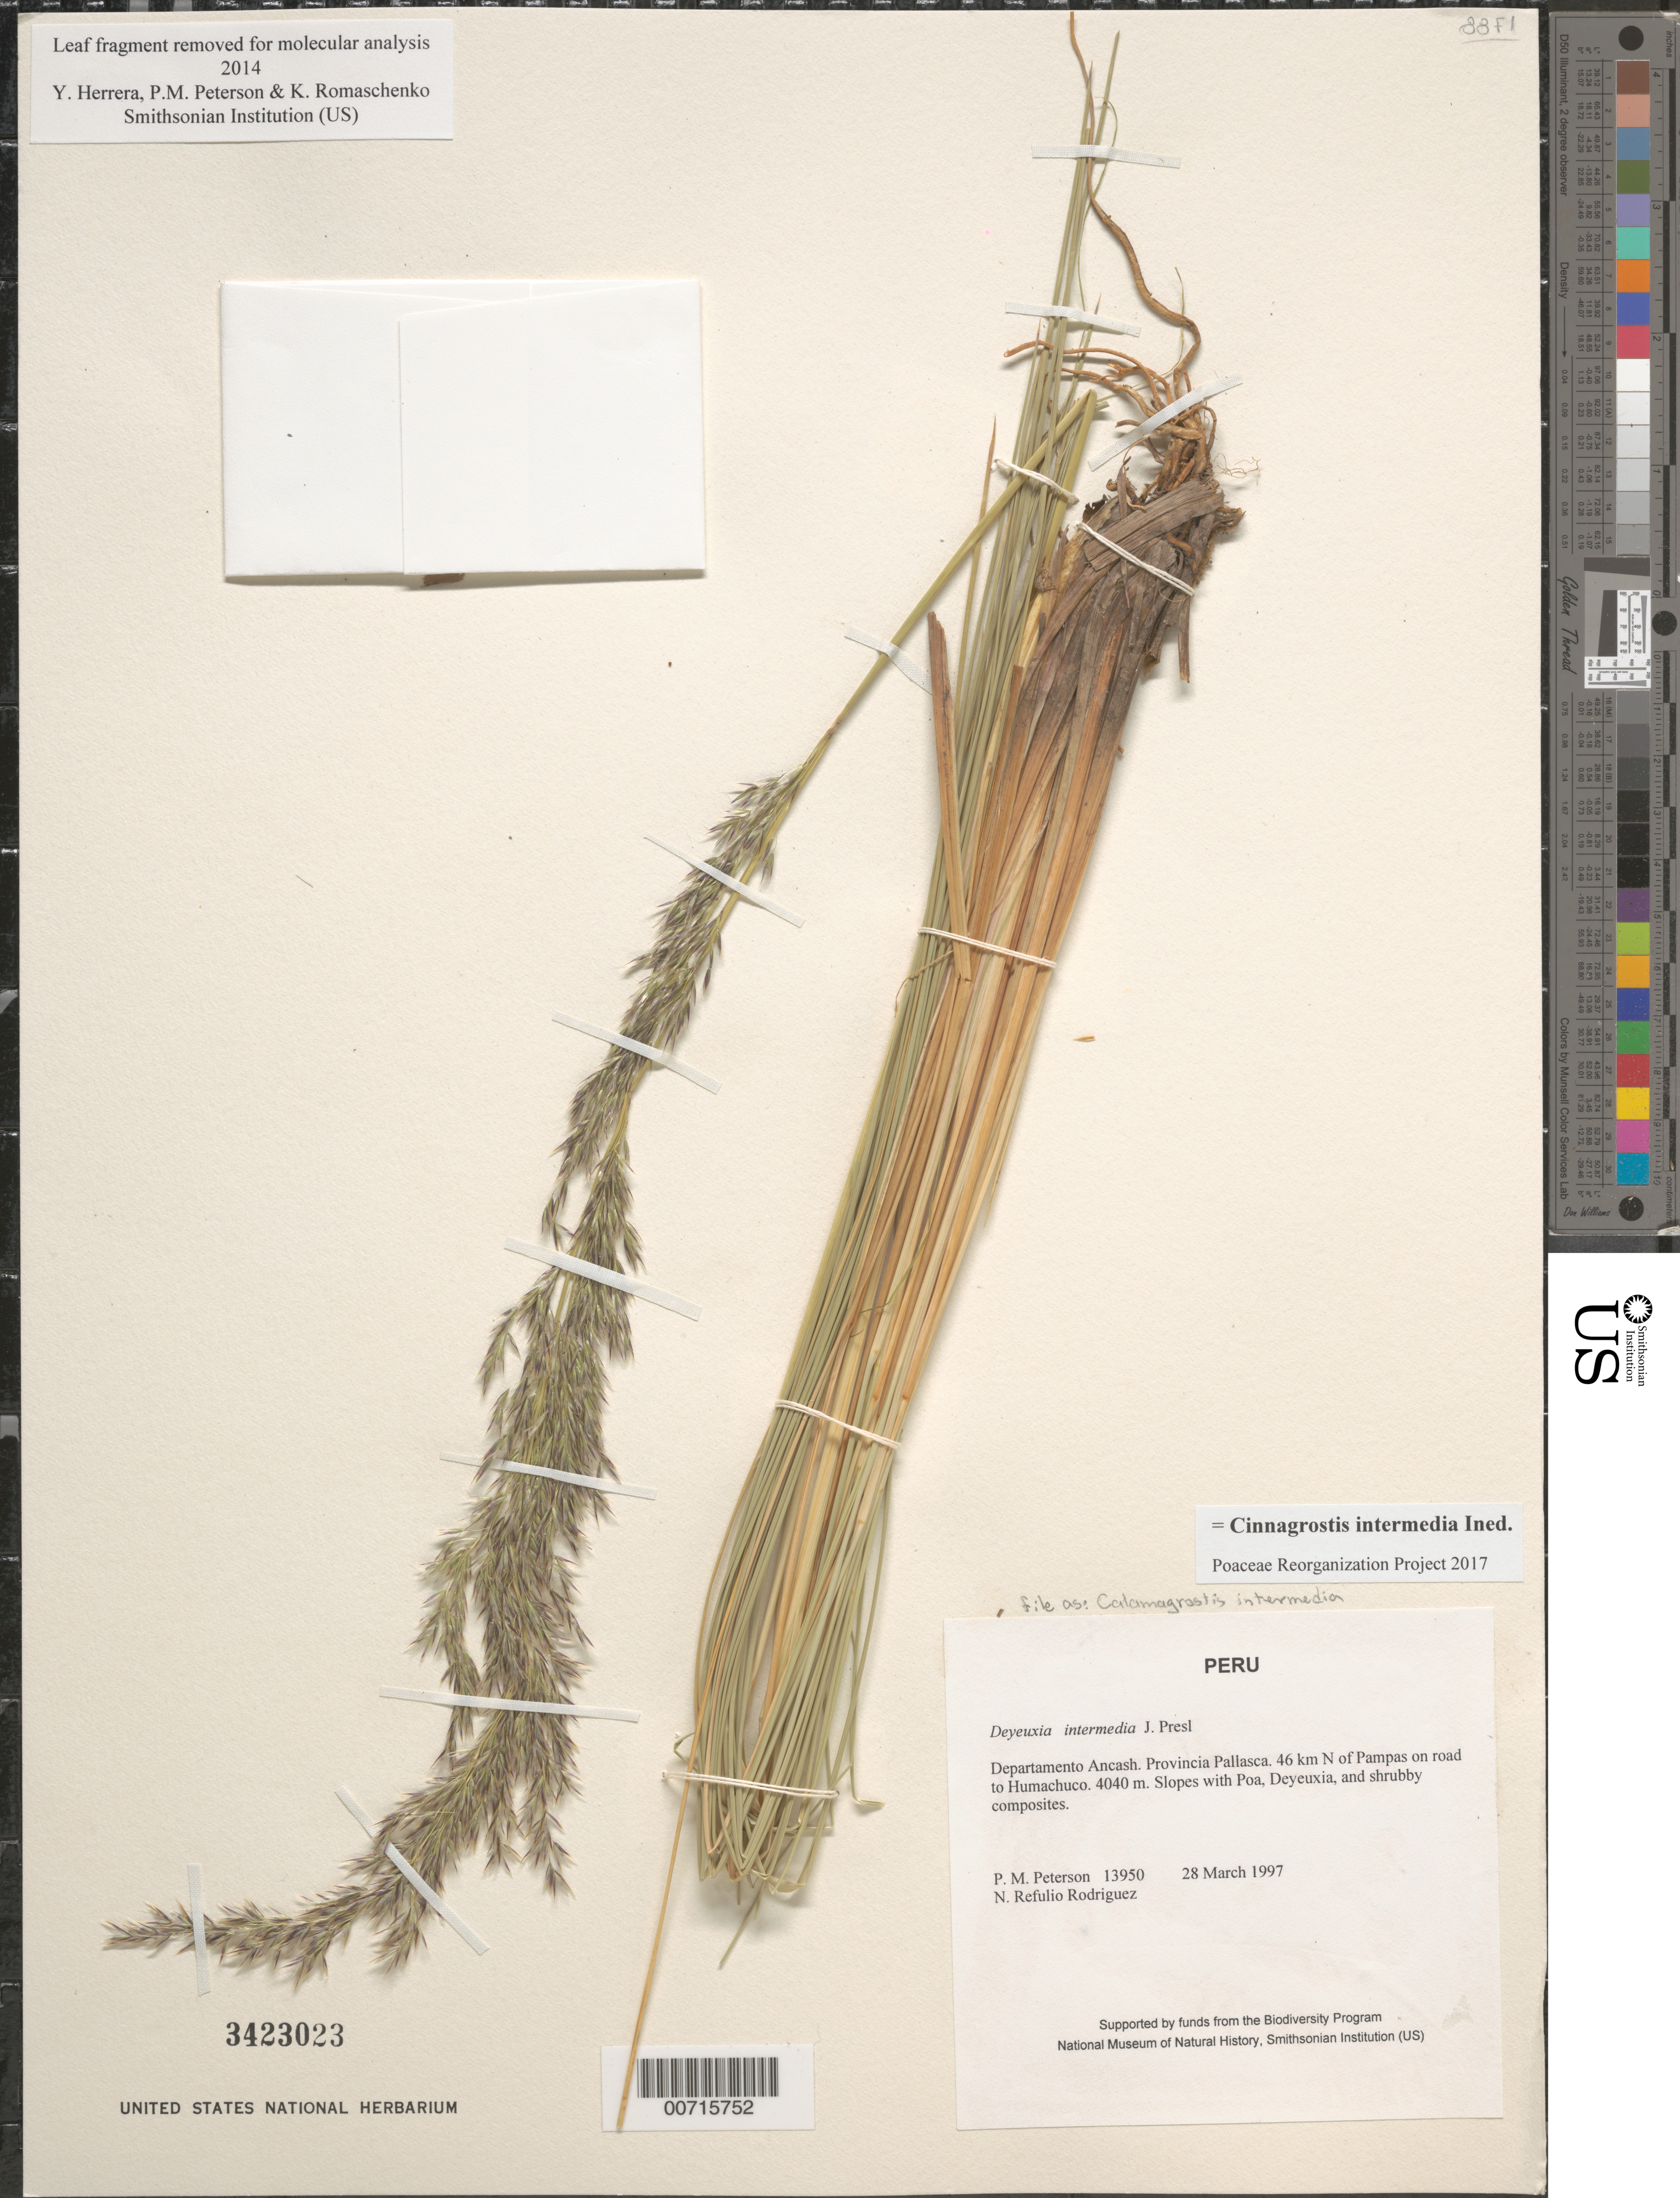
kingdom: Plantae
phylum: Tracheophyta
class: Liliopsida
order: Poales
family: Poaceae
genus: Calamagrostis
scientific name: Calamagrostis intermedia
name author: (J. Presl) Steud.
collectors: P. M. Peterson & N. Refulio-Rodríguez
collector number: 13950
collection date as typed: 28 Mar 1997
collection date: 1997-03-28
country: Peru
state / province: Ancash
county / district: Pallasca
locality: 46 km N of Pampas on road to Humachuco.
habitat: Slopes with Poa, Deyeuxia, and shruby composites.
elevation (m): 4040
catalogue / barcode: US 3423023